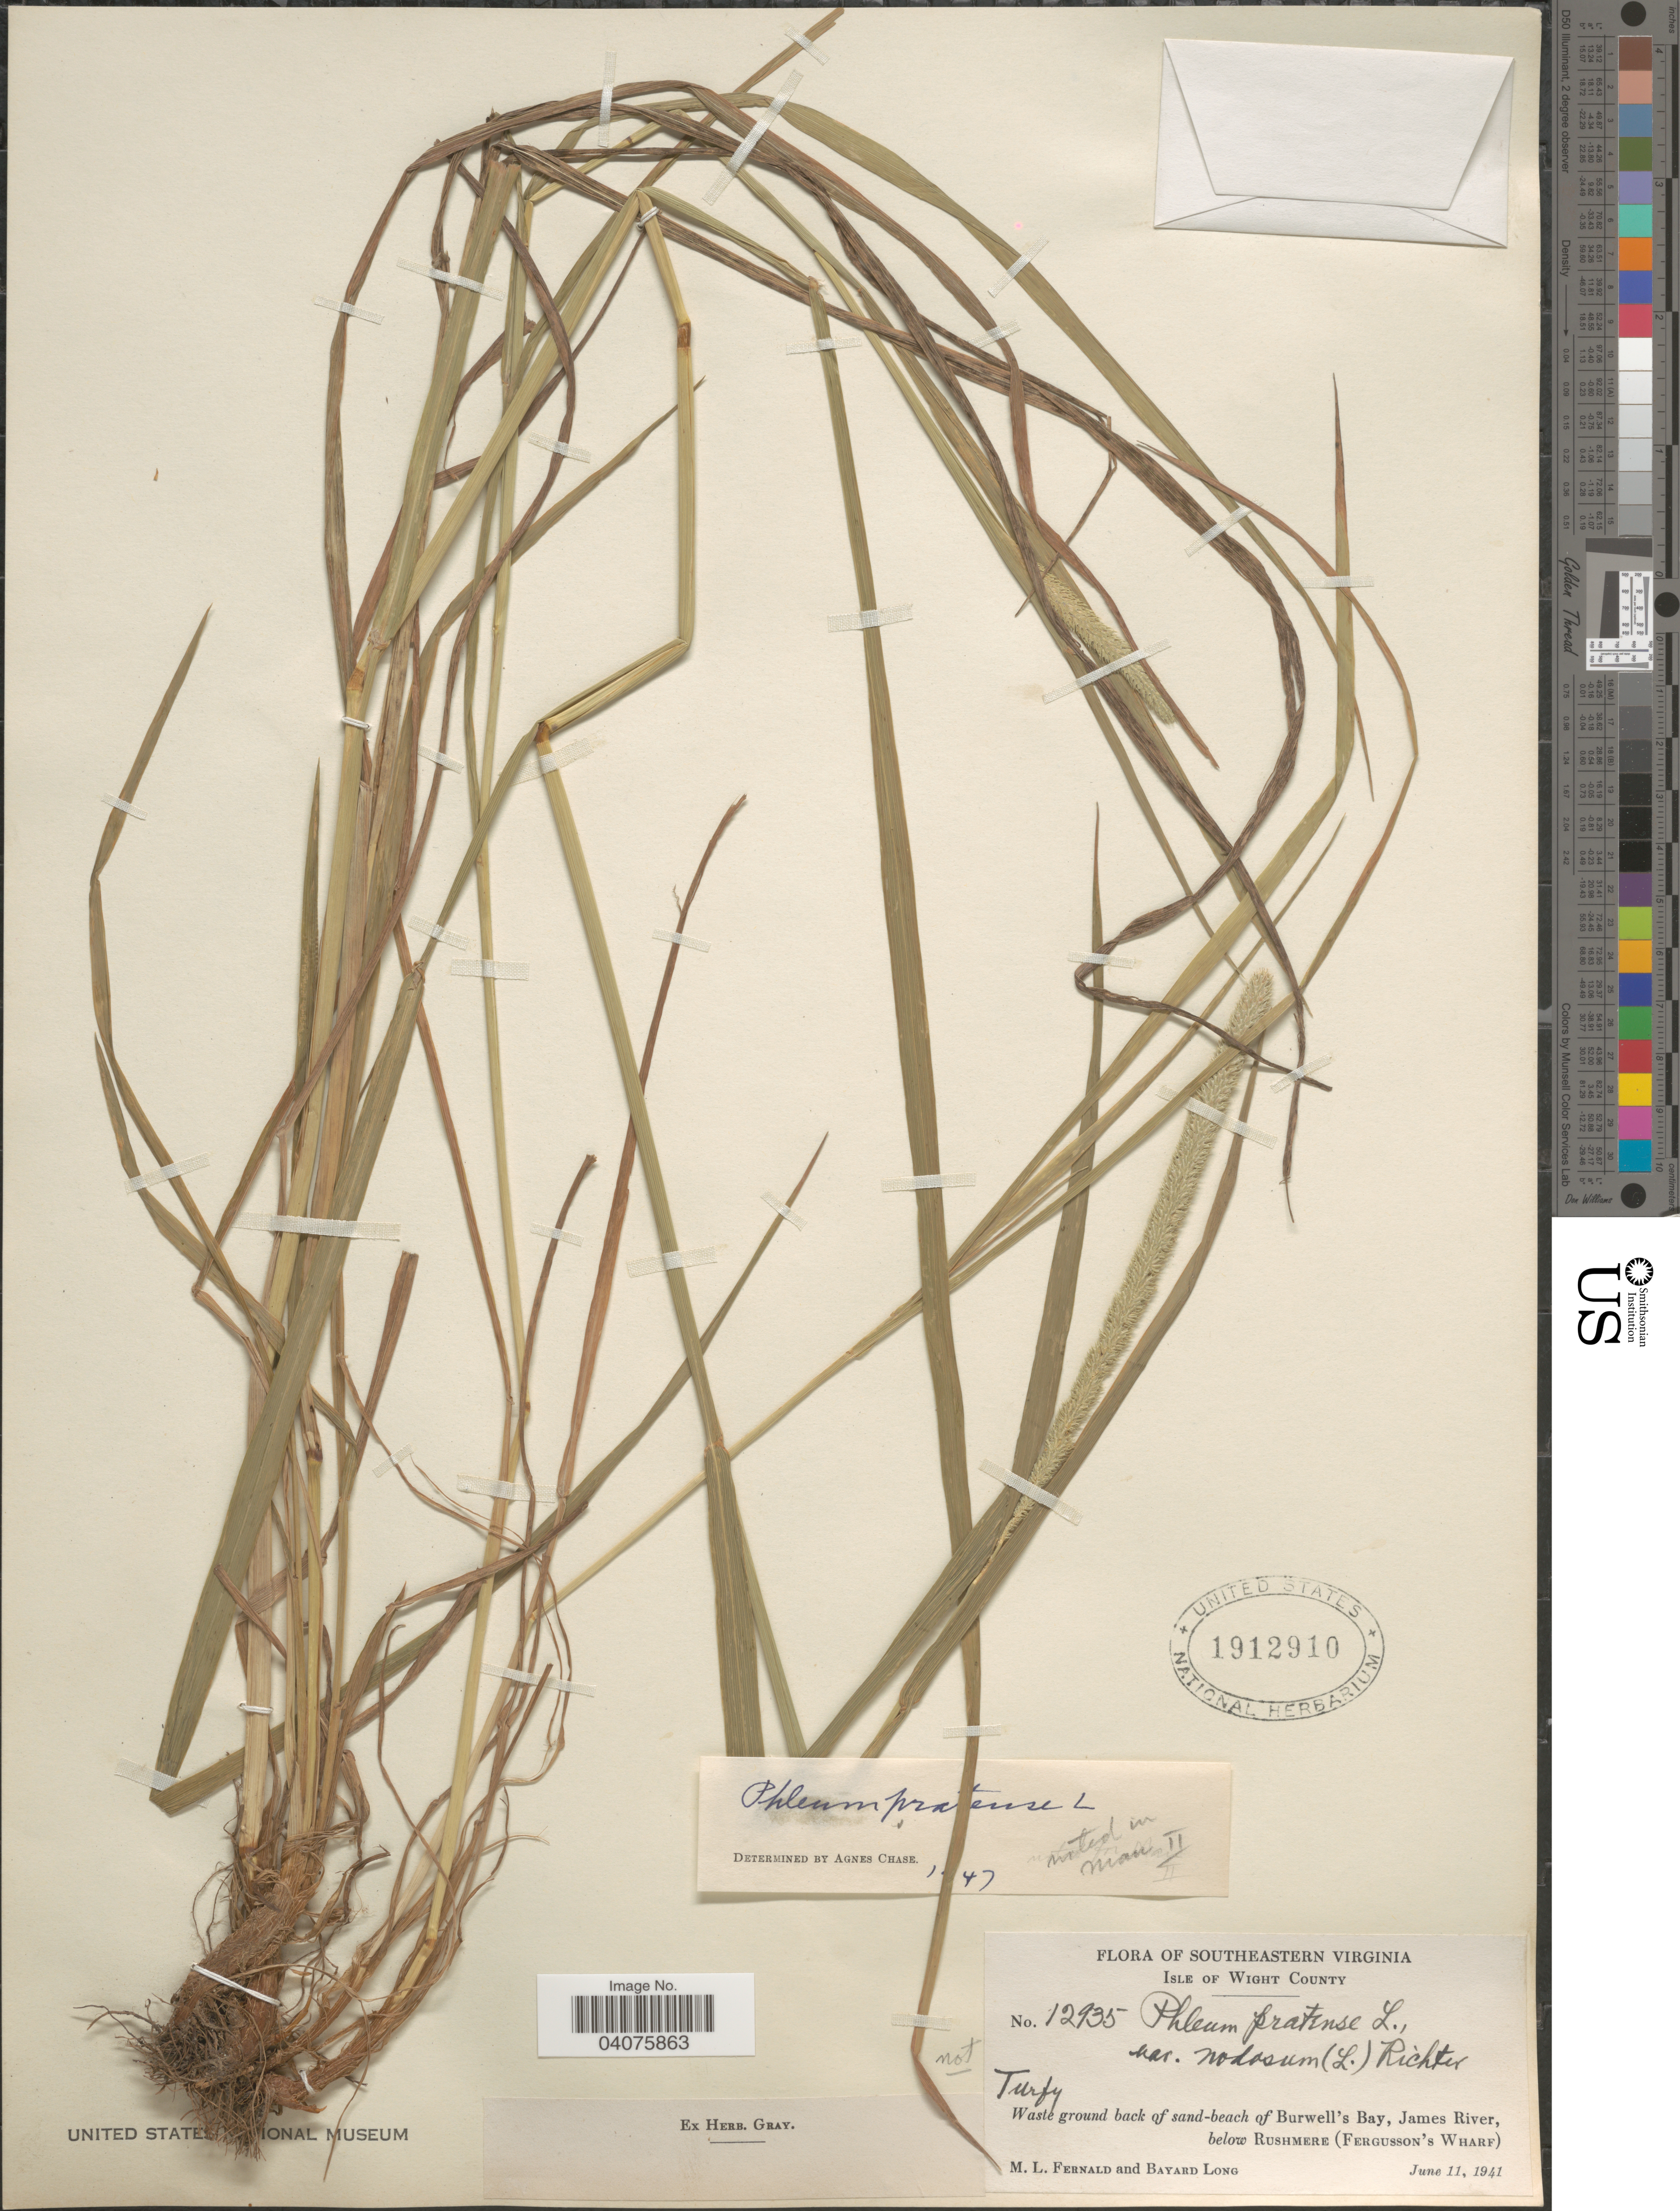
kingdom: Plantae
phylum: Tracheophyta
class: Liliopsida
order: Poales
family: Poaceae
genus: Phleum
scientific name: Phleum pratense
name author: L.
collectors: M. L. Fernald & B. Long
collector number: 12935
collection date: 1941-06-11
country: United States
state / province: Virginia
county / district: Isle of Wight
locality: Southeastern Virginia. Isle of Wight County. Waste ground back of sand-beach of Burwell's Bay, James River, below Rushmere (Ferguson's Wharf).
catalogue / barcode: US 1912910